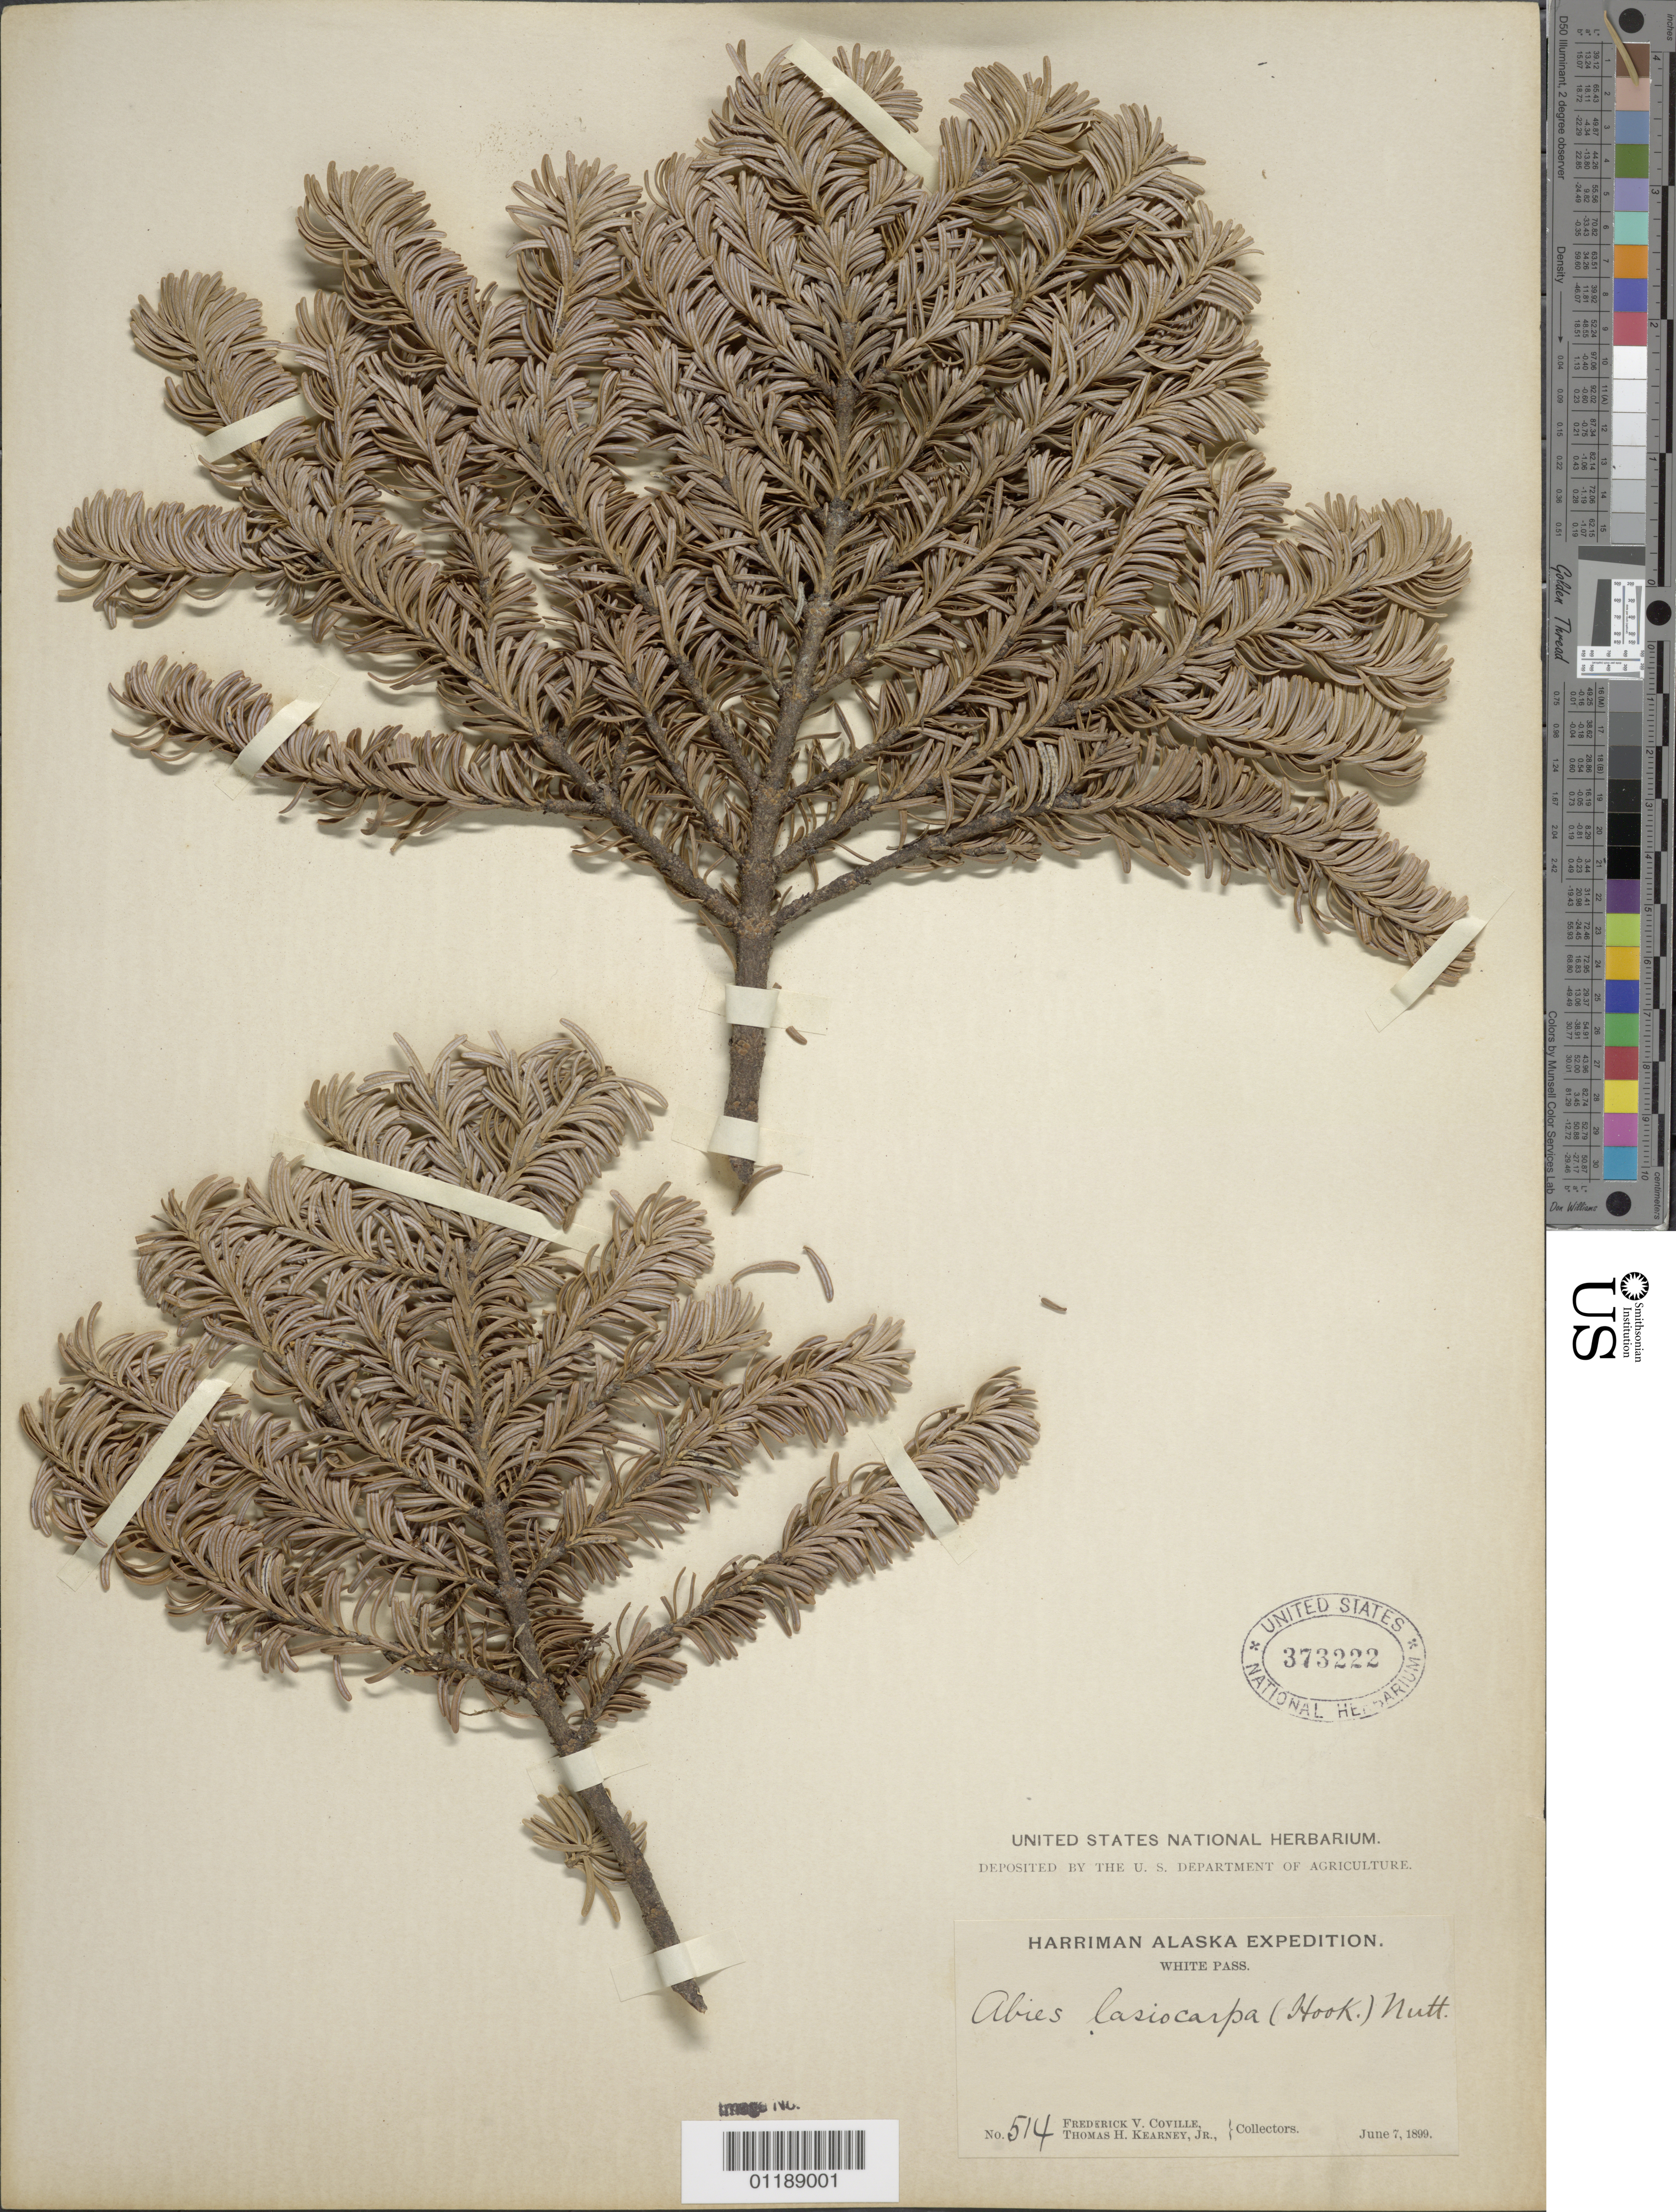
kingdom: Plantae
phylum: Tracheophyta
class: Pinopsida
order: Pinales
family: Pinaceae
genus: Abies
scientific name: Abies lasiocarpa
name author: (Hook.) Nutt.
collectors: F. V. Coville & T. H. Kearney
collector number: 514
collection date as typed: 07 Jun 1899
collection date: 1899-06-07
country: United States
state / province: Alaska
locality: White Pass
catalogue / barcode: US 373222